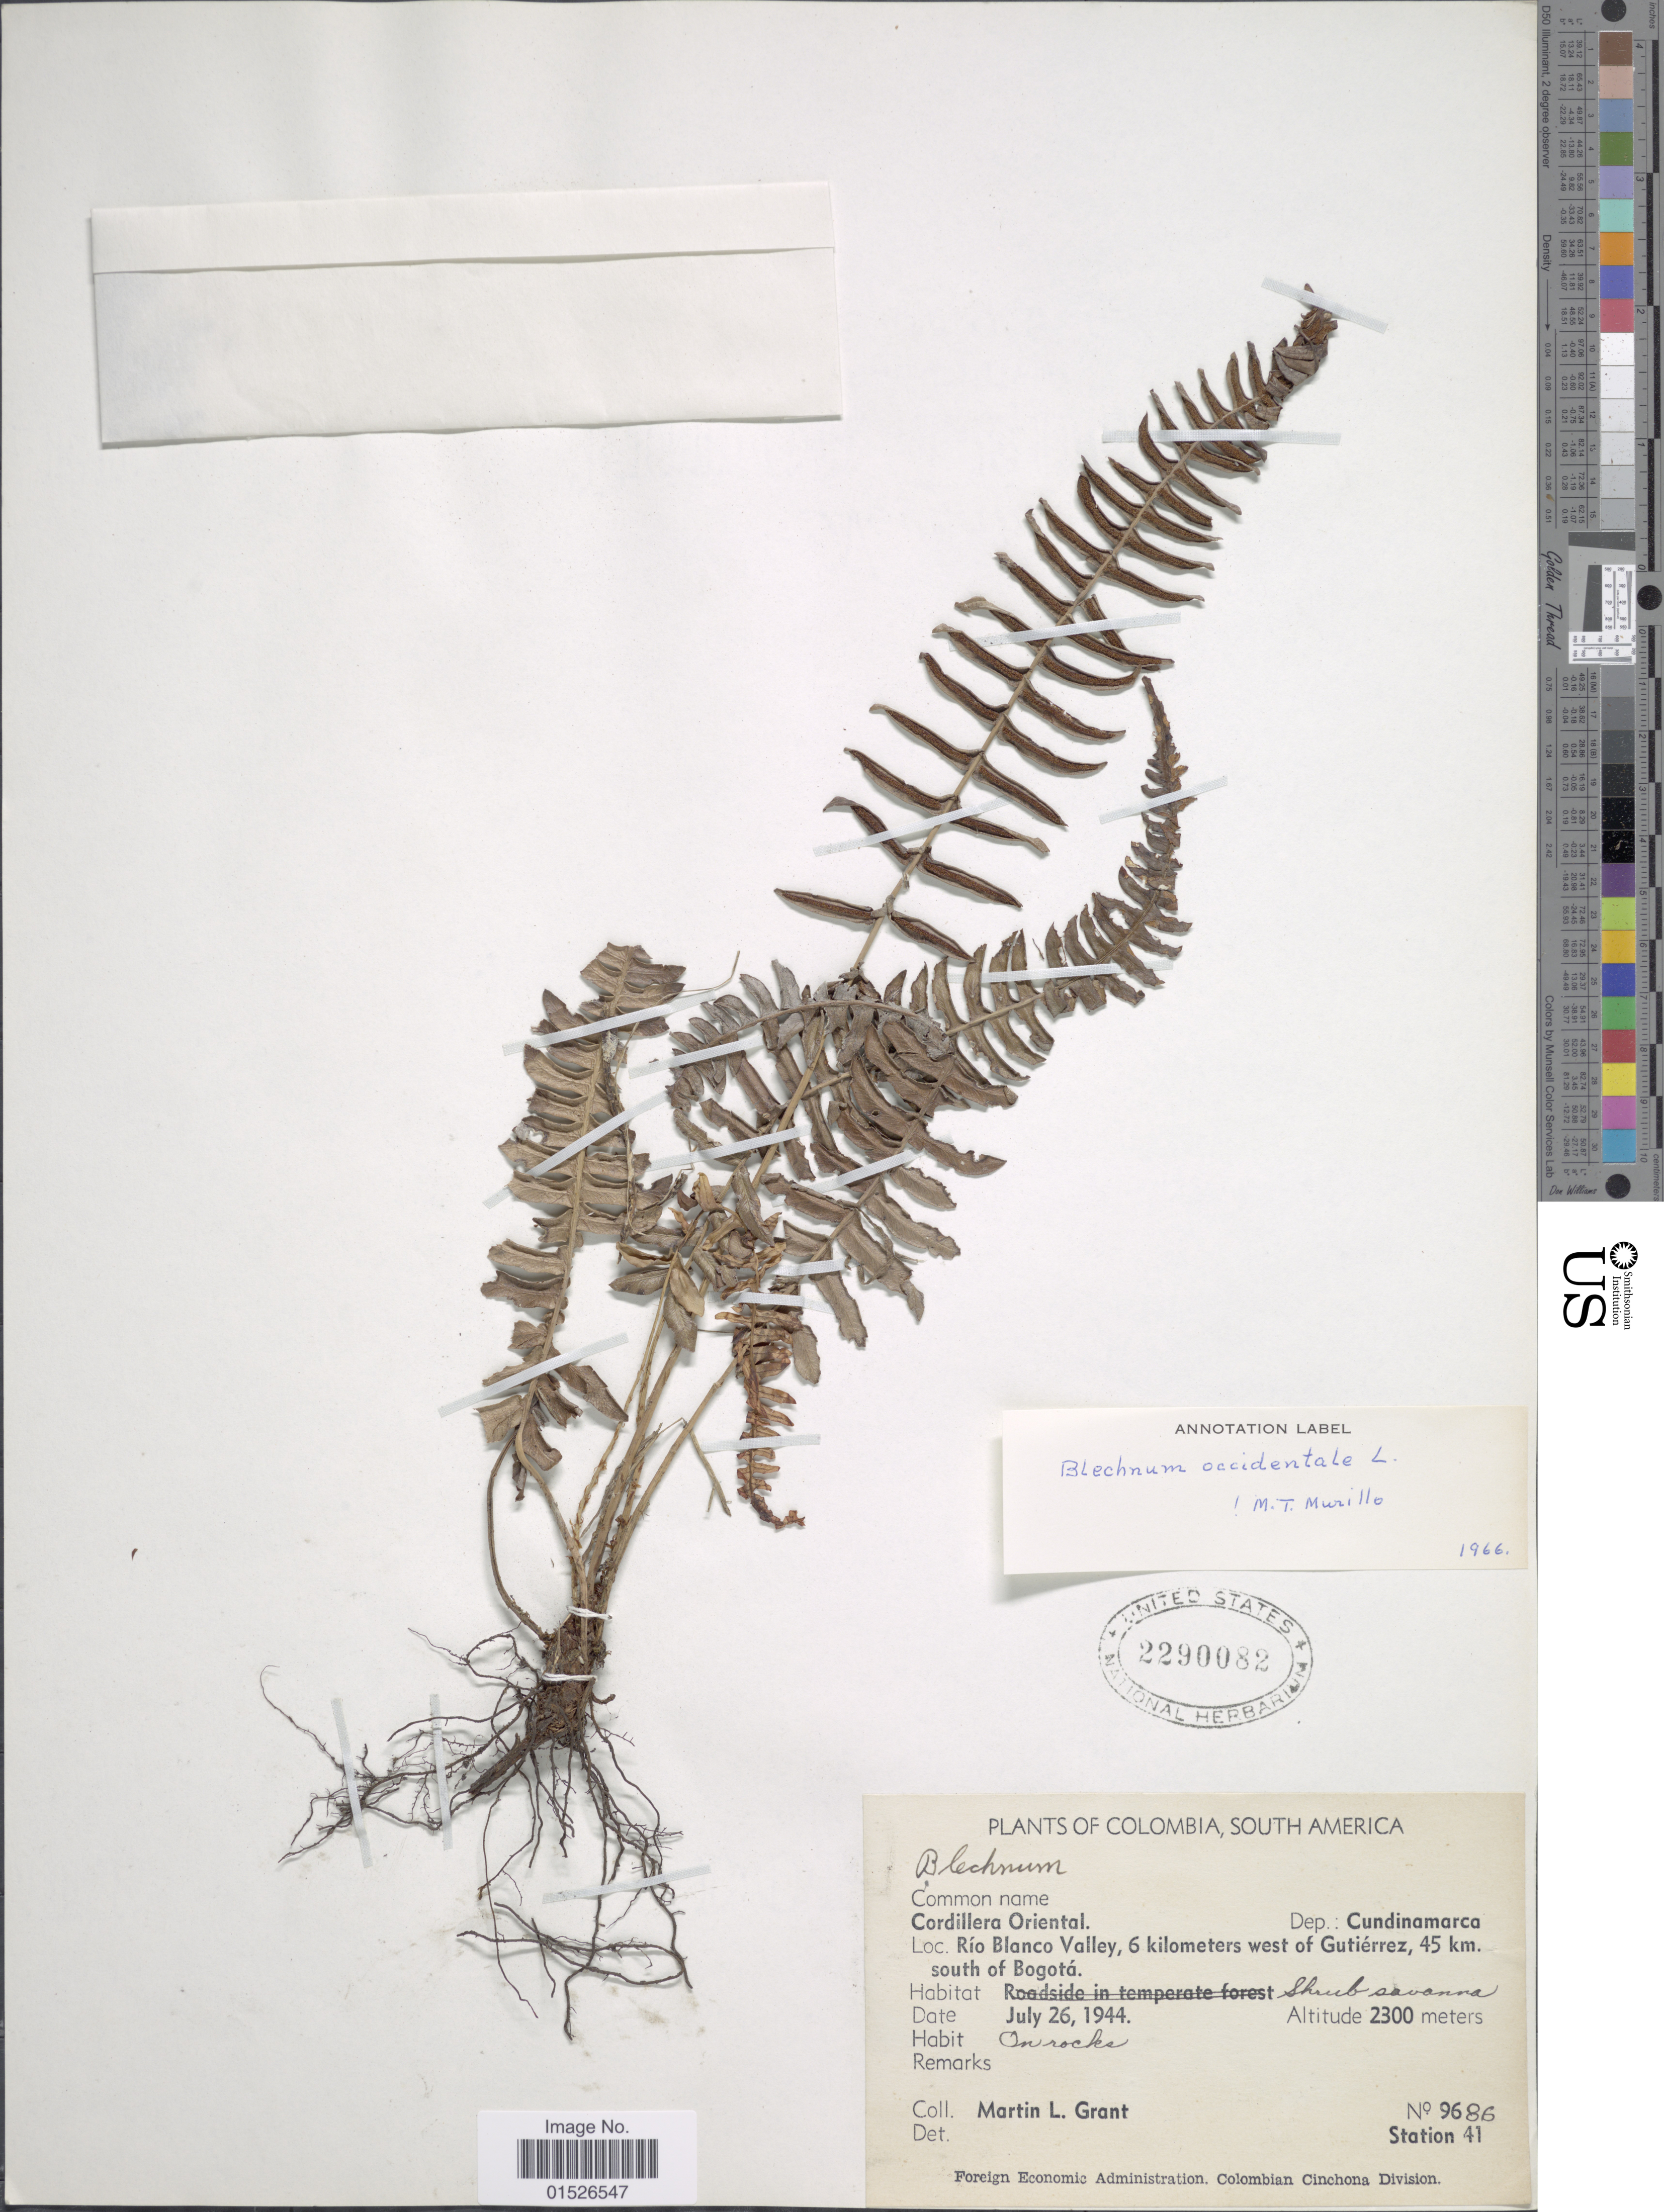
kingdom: Plantae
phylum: Tracheophyta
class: Polypodiopsida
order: Polypodiales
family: Blechnaceae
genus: Blechnum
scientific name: Blechnum occidentale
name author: L.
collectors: M. L. Grant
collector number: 9686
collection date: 1944-07-26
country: Colombia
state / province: Cundinamarca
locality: Colombia, South America. Cordillera Oriental, Dep.: Cundinamarca, Rio Blanco Valley, 6 kilometers west of Gutierrez, 45 km . south of Bogota.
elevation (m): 2300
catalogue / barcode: US 2290082